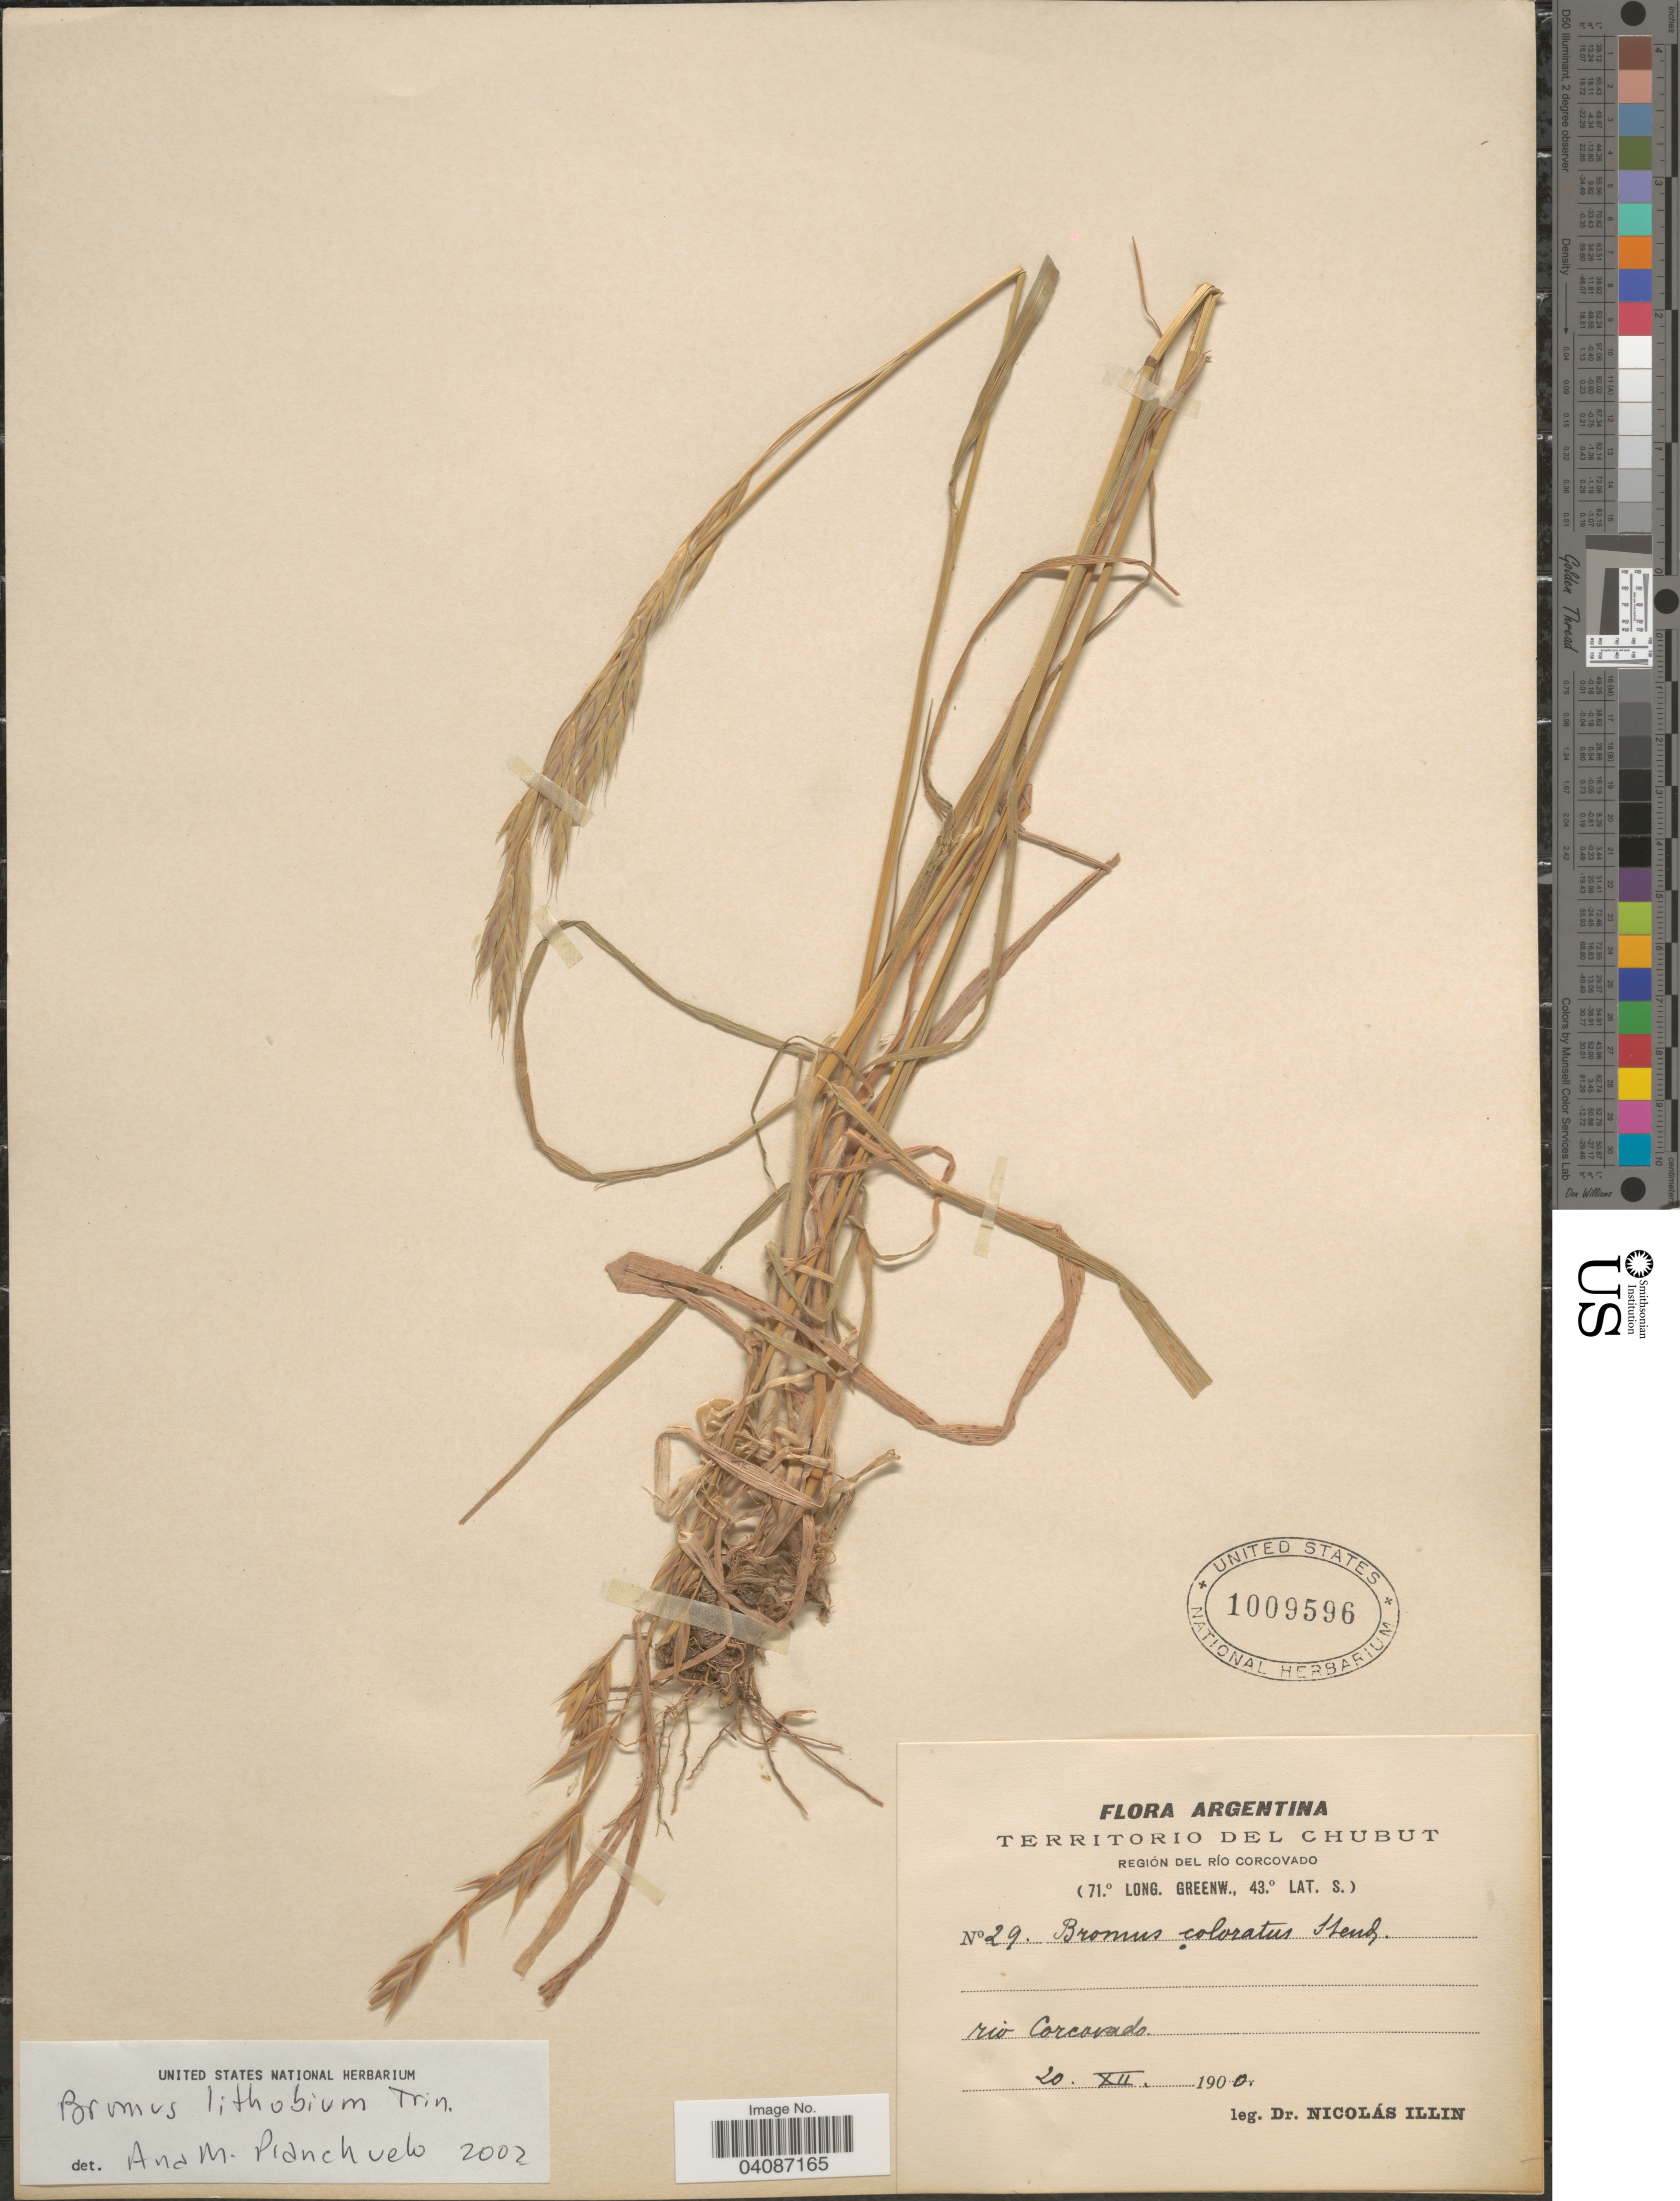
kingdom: Plantae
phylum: Tracheophyta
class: Liliopsida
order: Poales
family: Poaceae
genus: Bromus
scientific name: Bromus lithobius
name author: Trin.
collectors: N. Illin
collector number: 29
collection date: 1900-12-20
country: Argentina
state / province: Chubut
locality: Región del Río Corcovado. Rio Corcovado.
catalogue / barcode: US 1009596